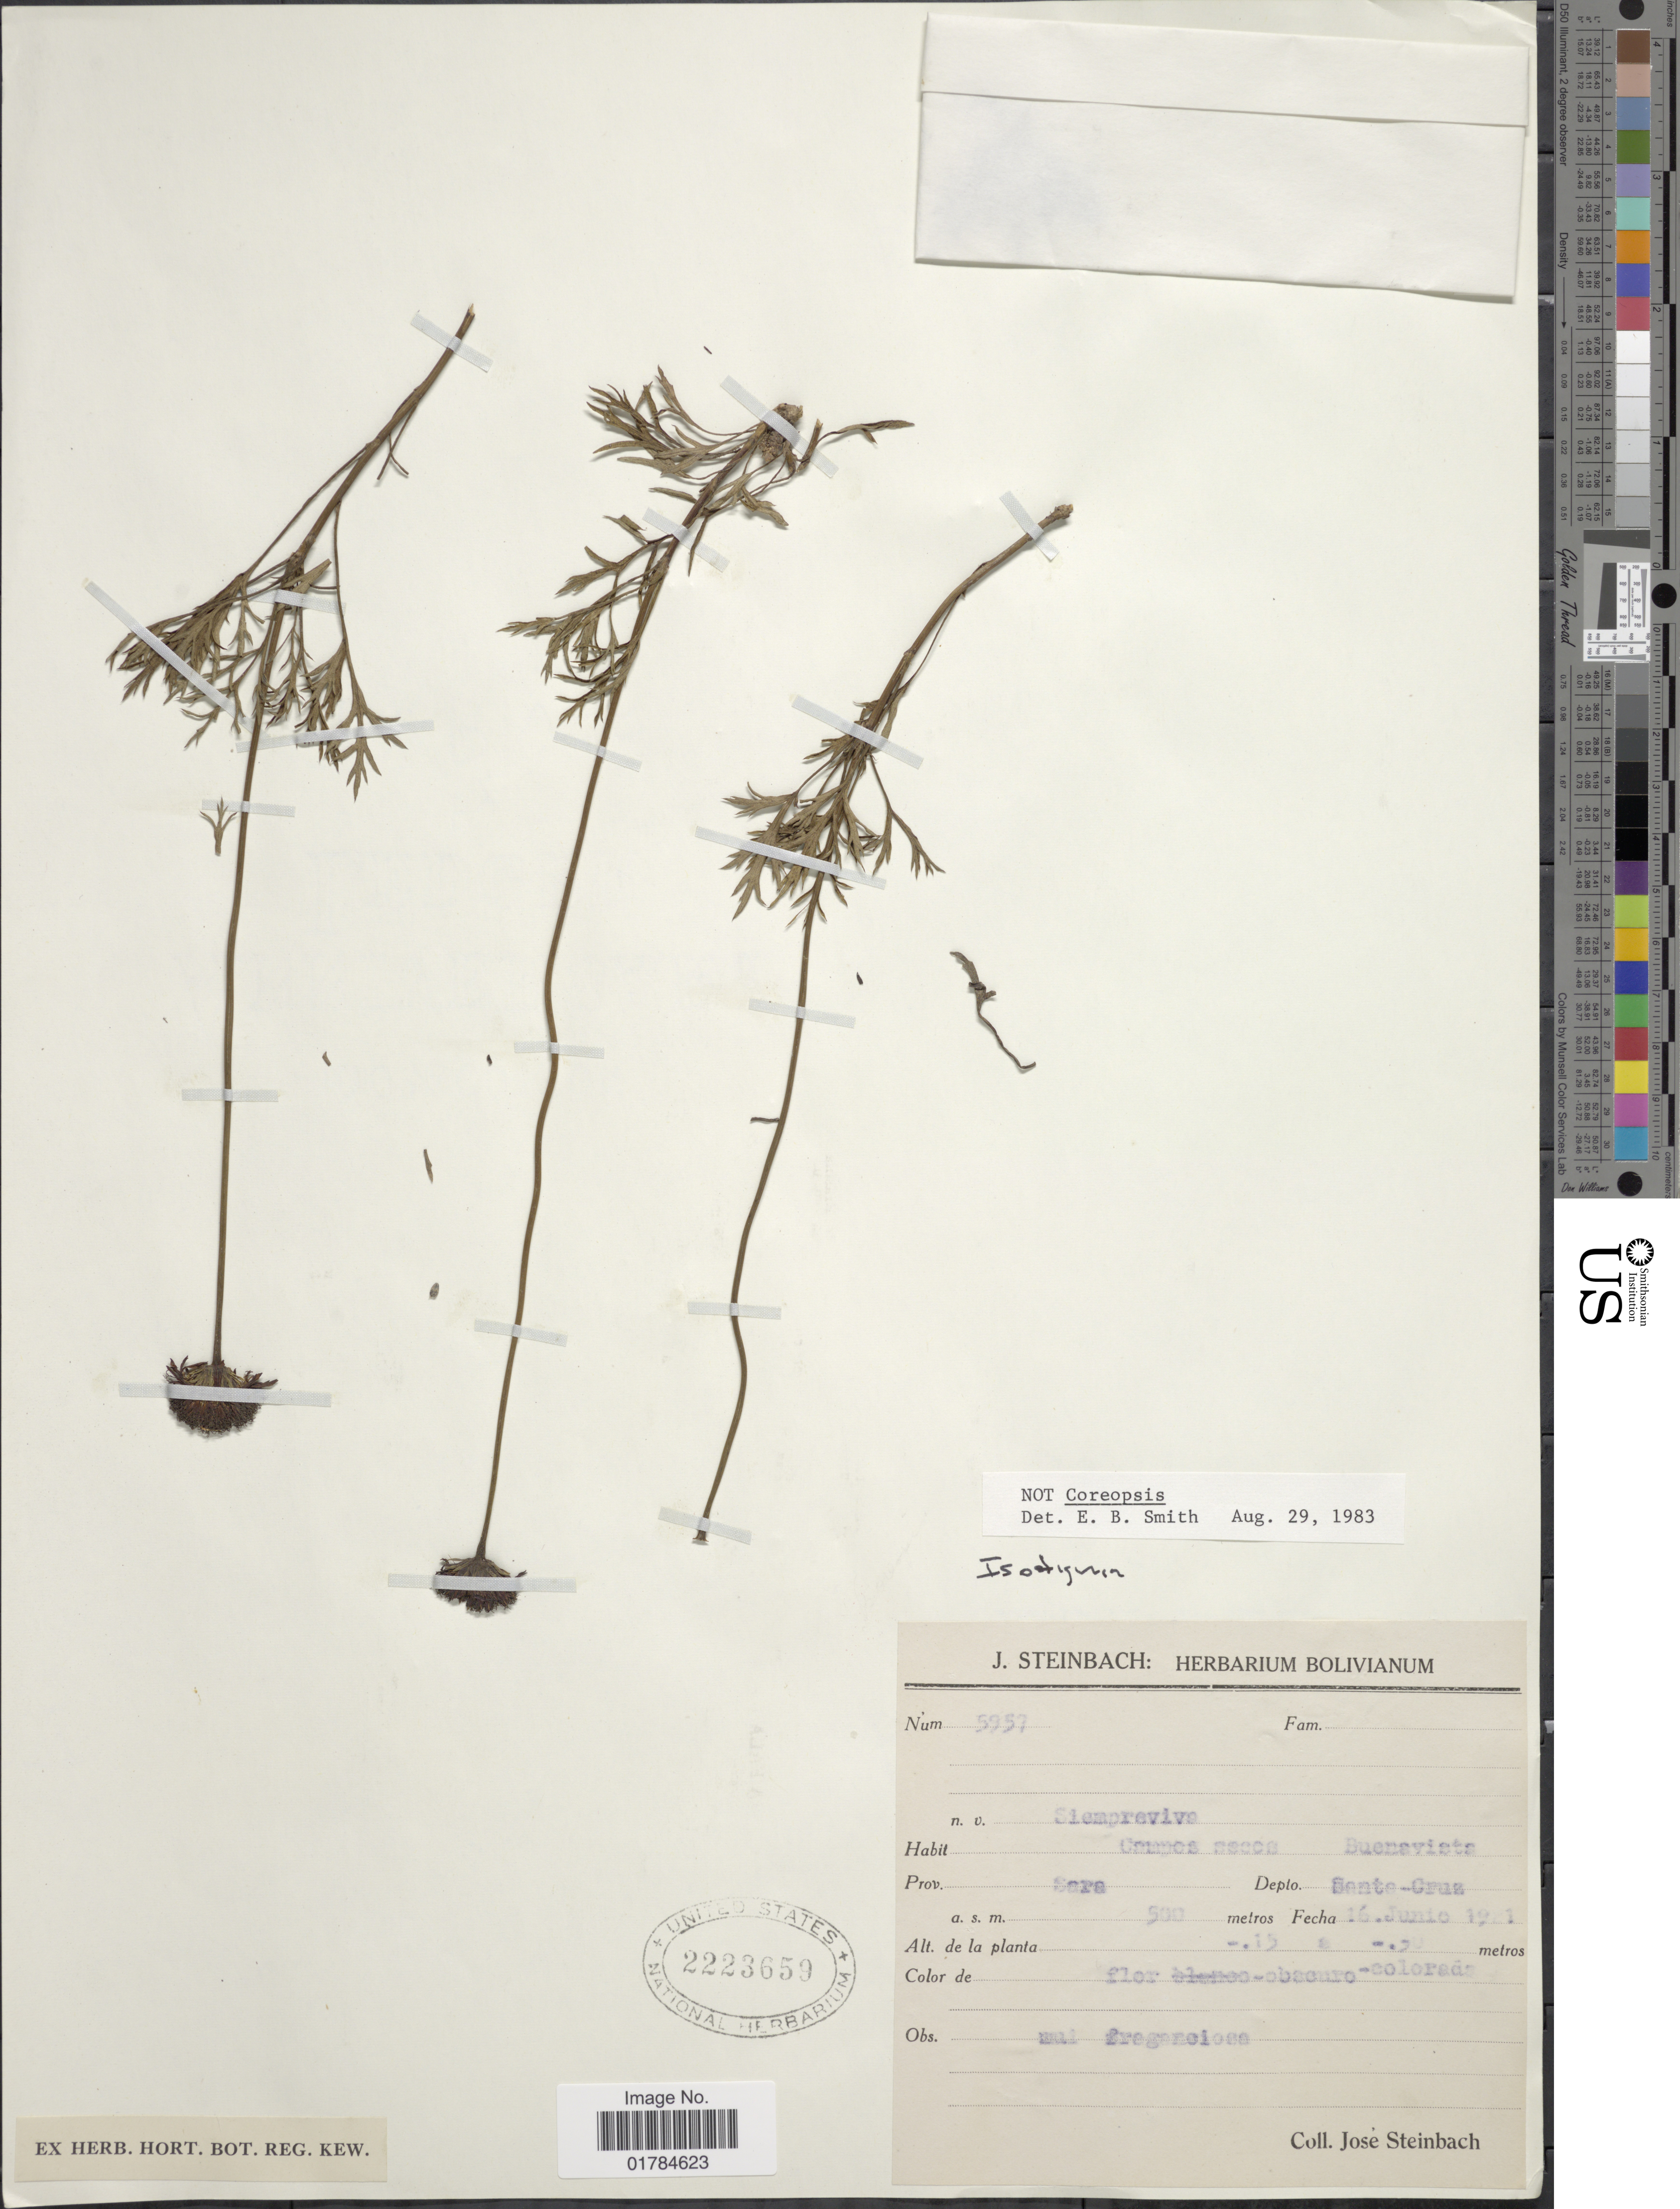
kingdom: Plantae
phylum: Tracheophyta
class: Magnoliopsida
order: Asterales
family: Asteraceae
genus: Isostigma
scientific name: Isostigma hoffmannii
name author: Kuntze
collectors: J. Steinbach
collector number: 5957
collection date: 1981-06-16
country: Bolivia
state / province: Santa Cruz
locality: Campos nacos, Buenvista, prov. Sora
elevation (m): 500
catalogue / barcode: US 2223659